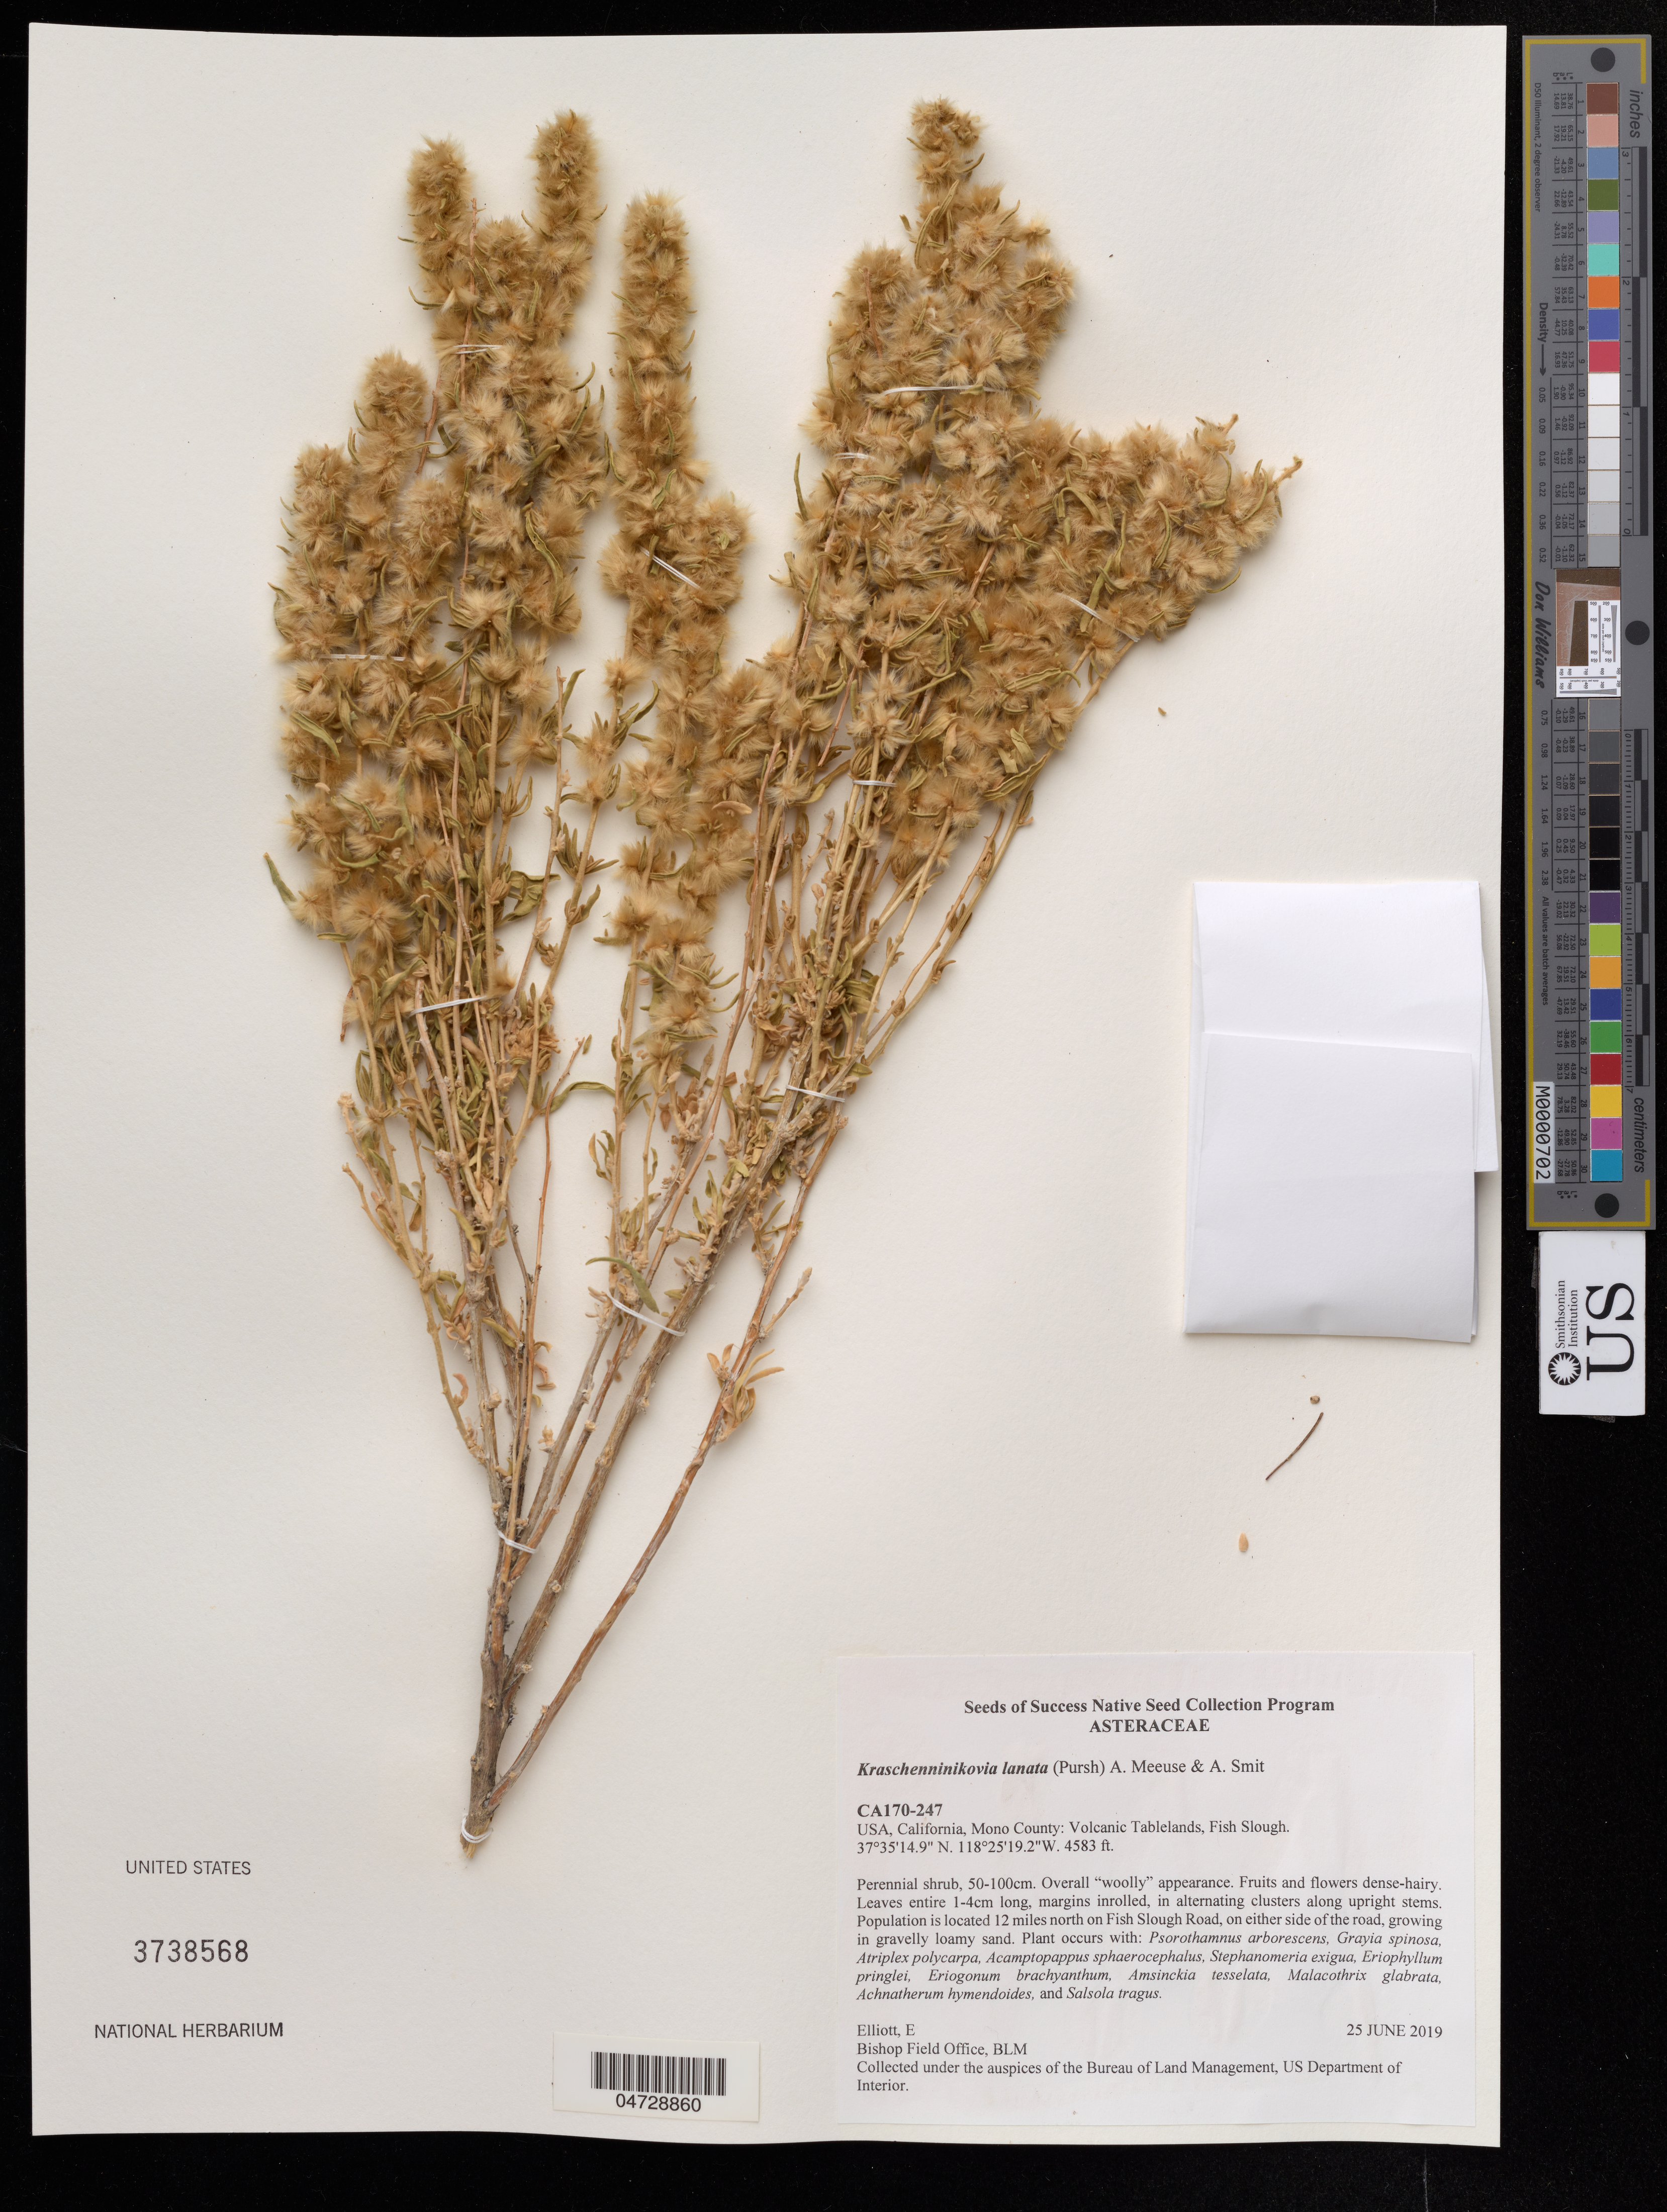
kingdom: Plantae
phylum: Tracheophyta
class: Magnoliopsida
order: Caryophyllales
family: Amaranthaceae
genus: Krascheninnikovia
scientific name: Krascheninnikovia lanata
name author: (Pursh) A. Meeuse & A.Smit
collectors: E. Elliott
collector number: CA170-247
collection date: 2019-06-25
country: United States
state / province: California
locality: Mono County: Volcanic Tablelands, Fish Slough.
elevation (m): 1397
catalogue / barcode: US 3738568